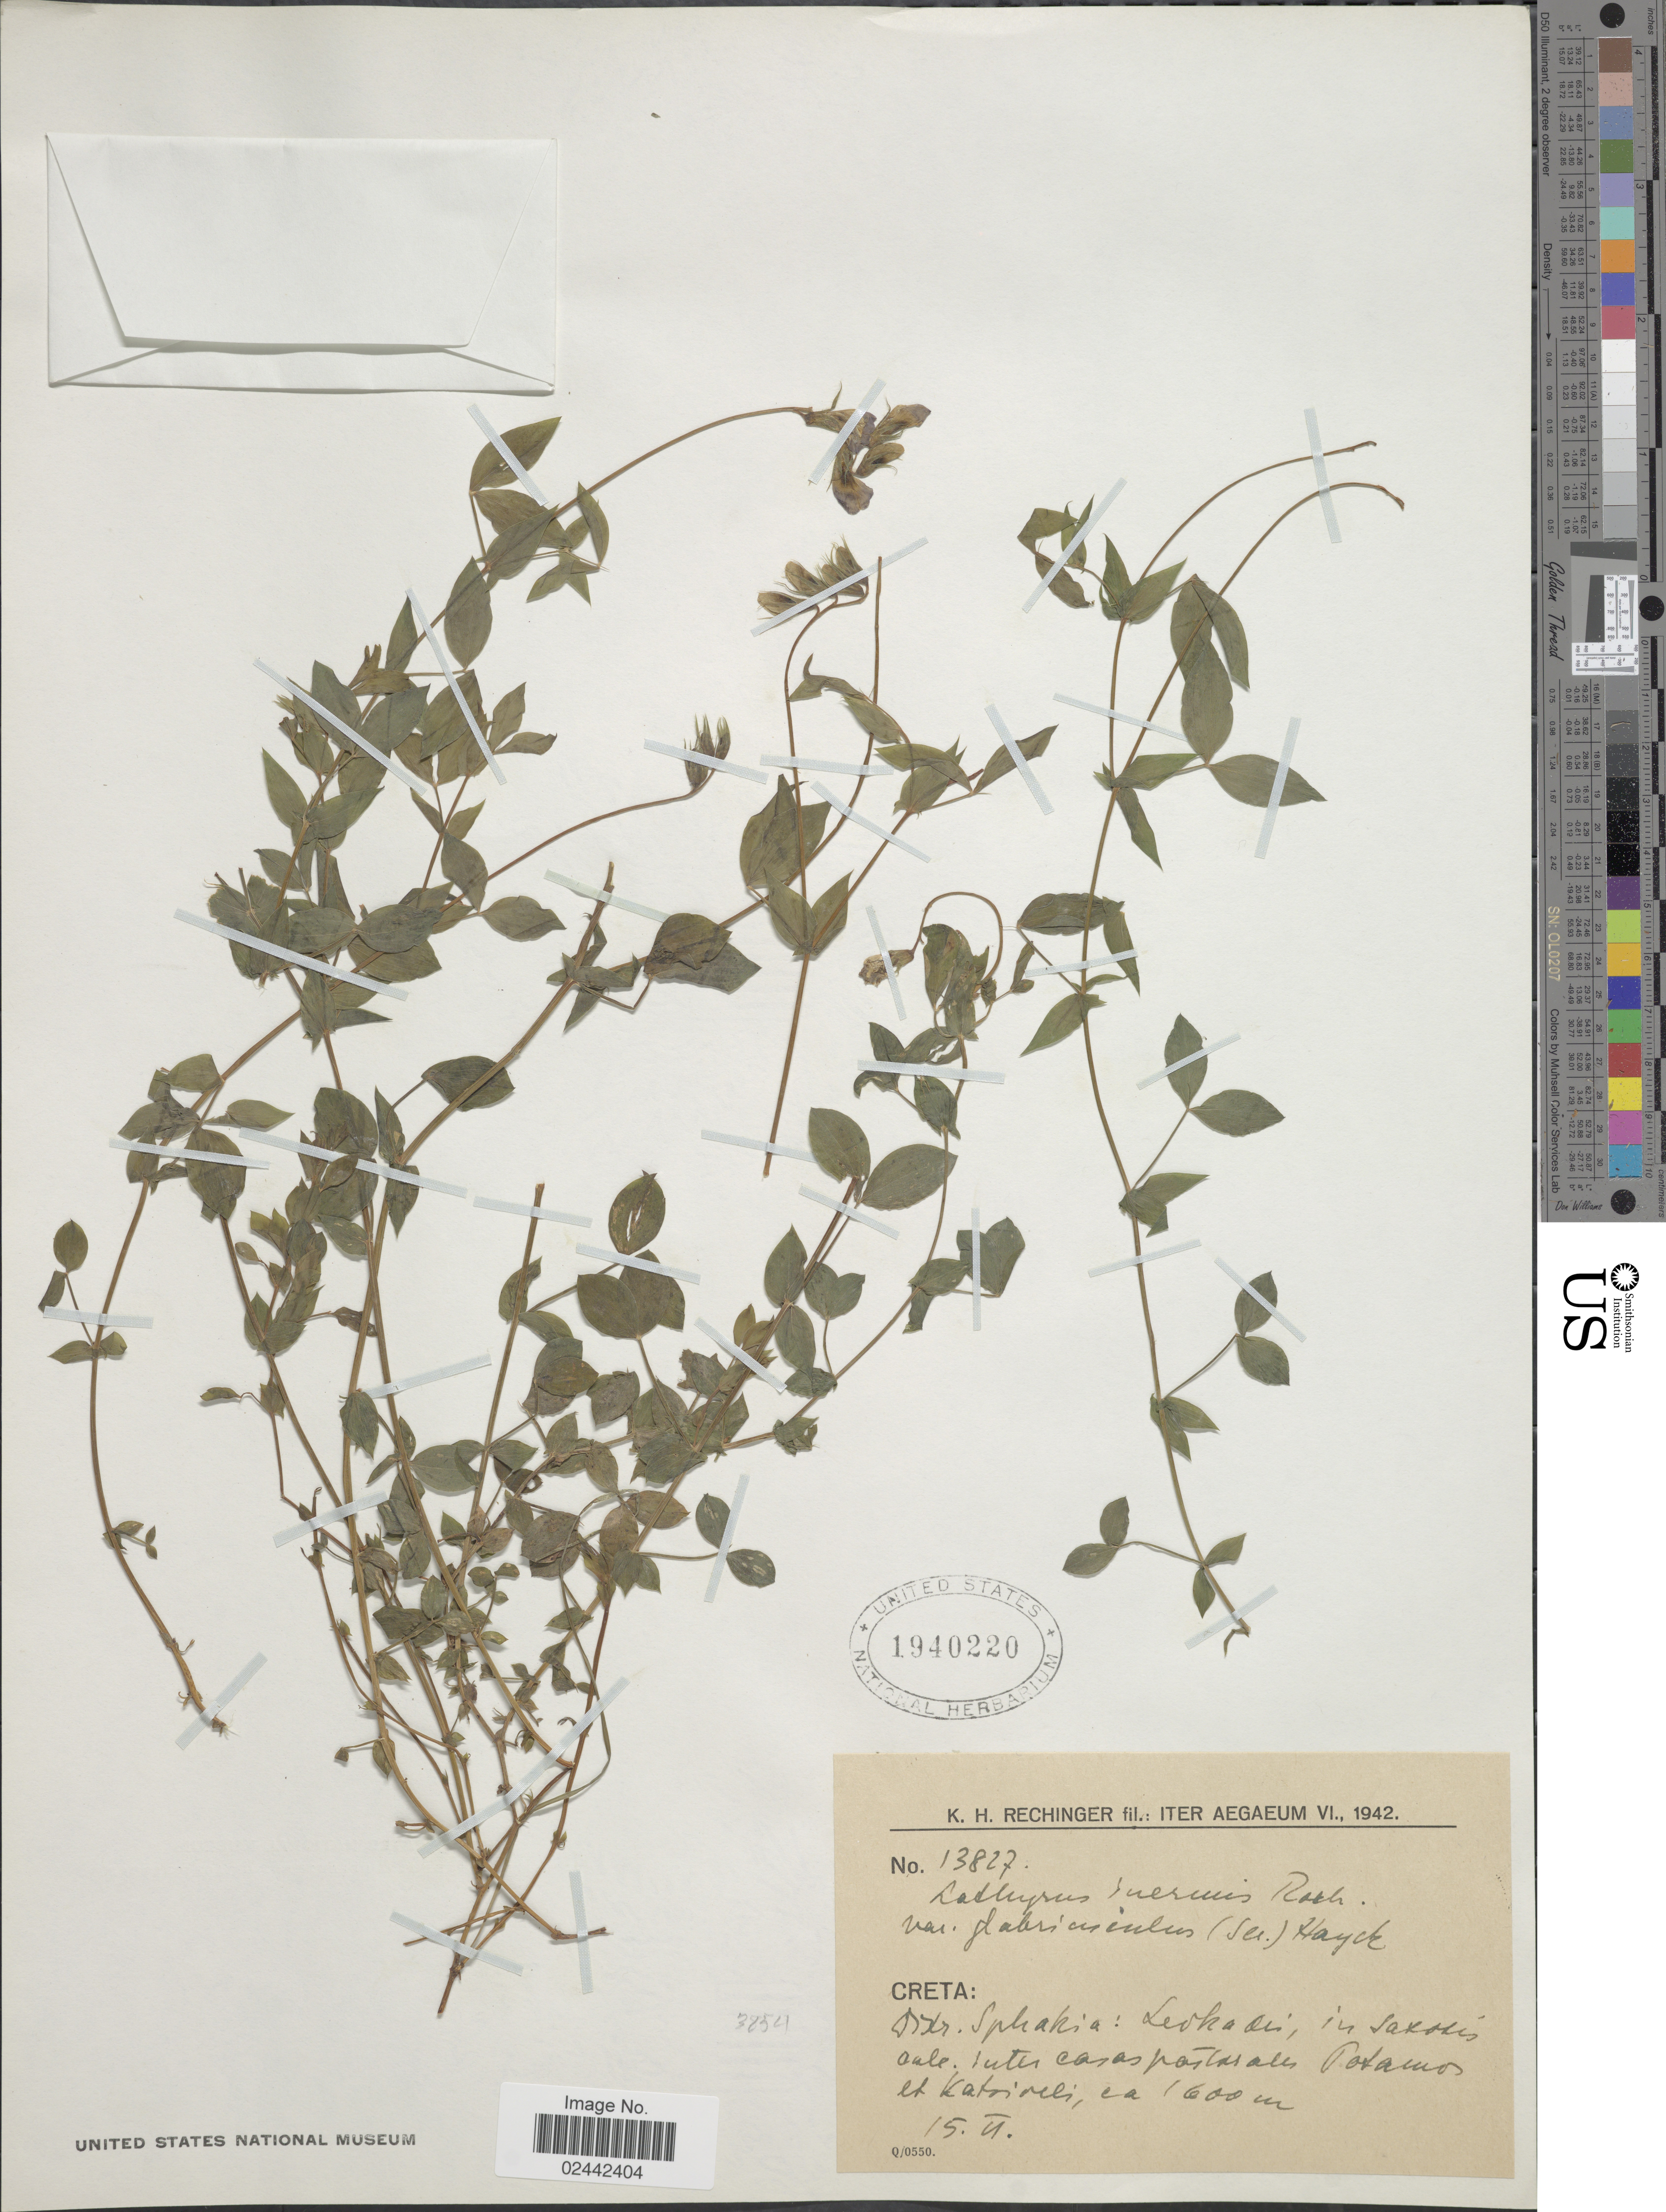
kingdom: Plantae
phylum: Tracheophyta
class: Magnoliopsida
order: Fabales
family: Fabaceae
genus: Lathyrus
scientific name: Lathyrus laxiflorus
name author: (Desf.) Kuntze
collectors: K. H. Rechinger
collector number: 13827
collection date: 1942-06-15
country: Greece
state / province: Crete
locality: Creta: Distr. Sphakia: Levkadis, in saxosis calc. inter casas pastorales Potamos et Katsiveli.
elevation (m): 1600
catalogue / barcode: US 1940220